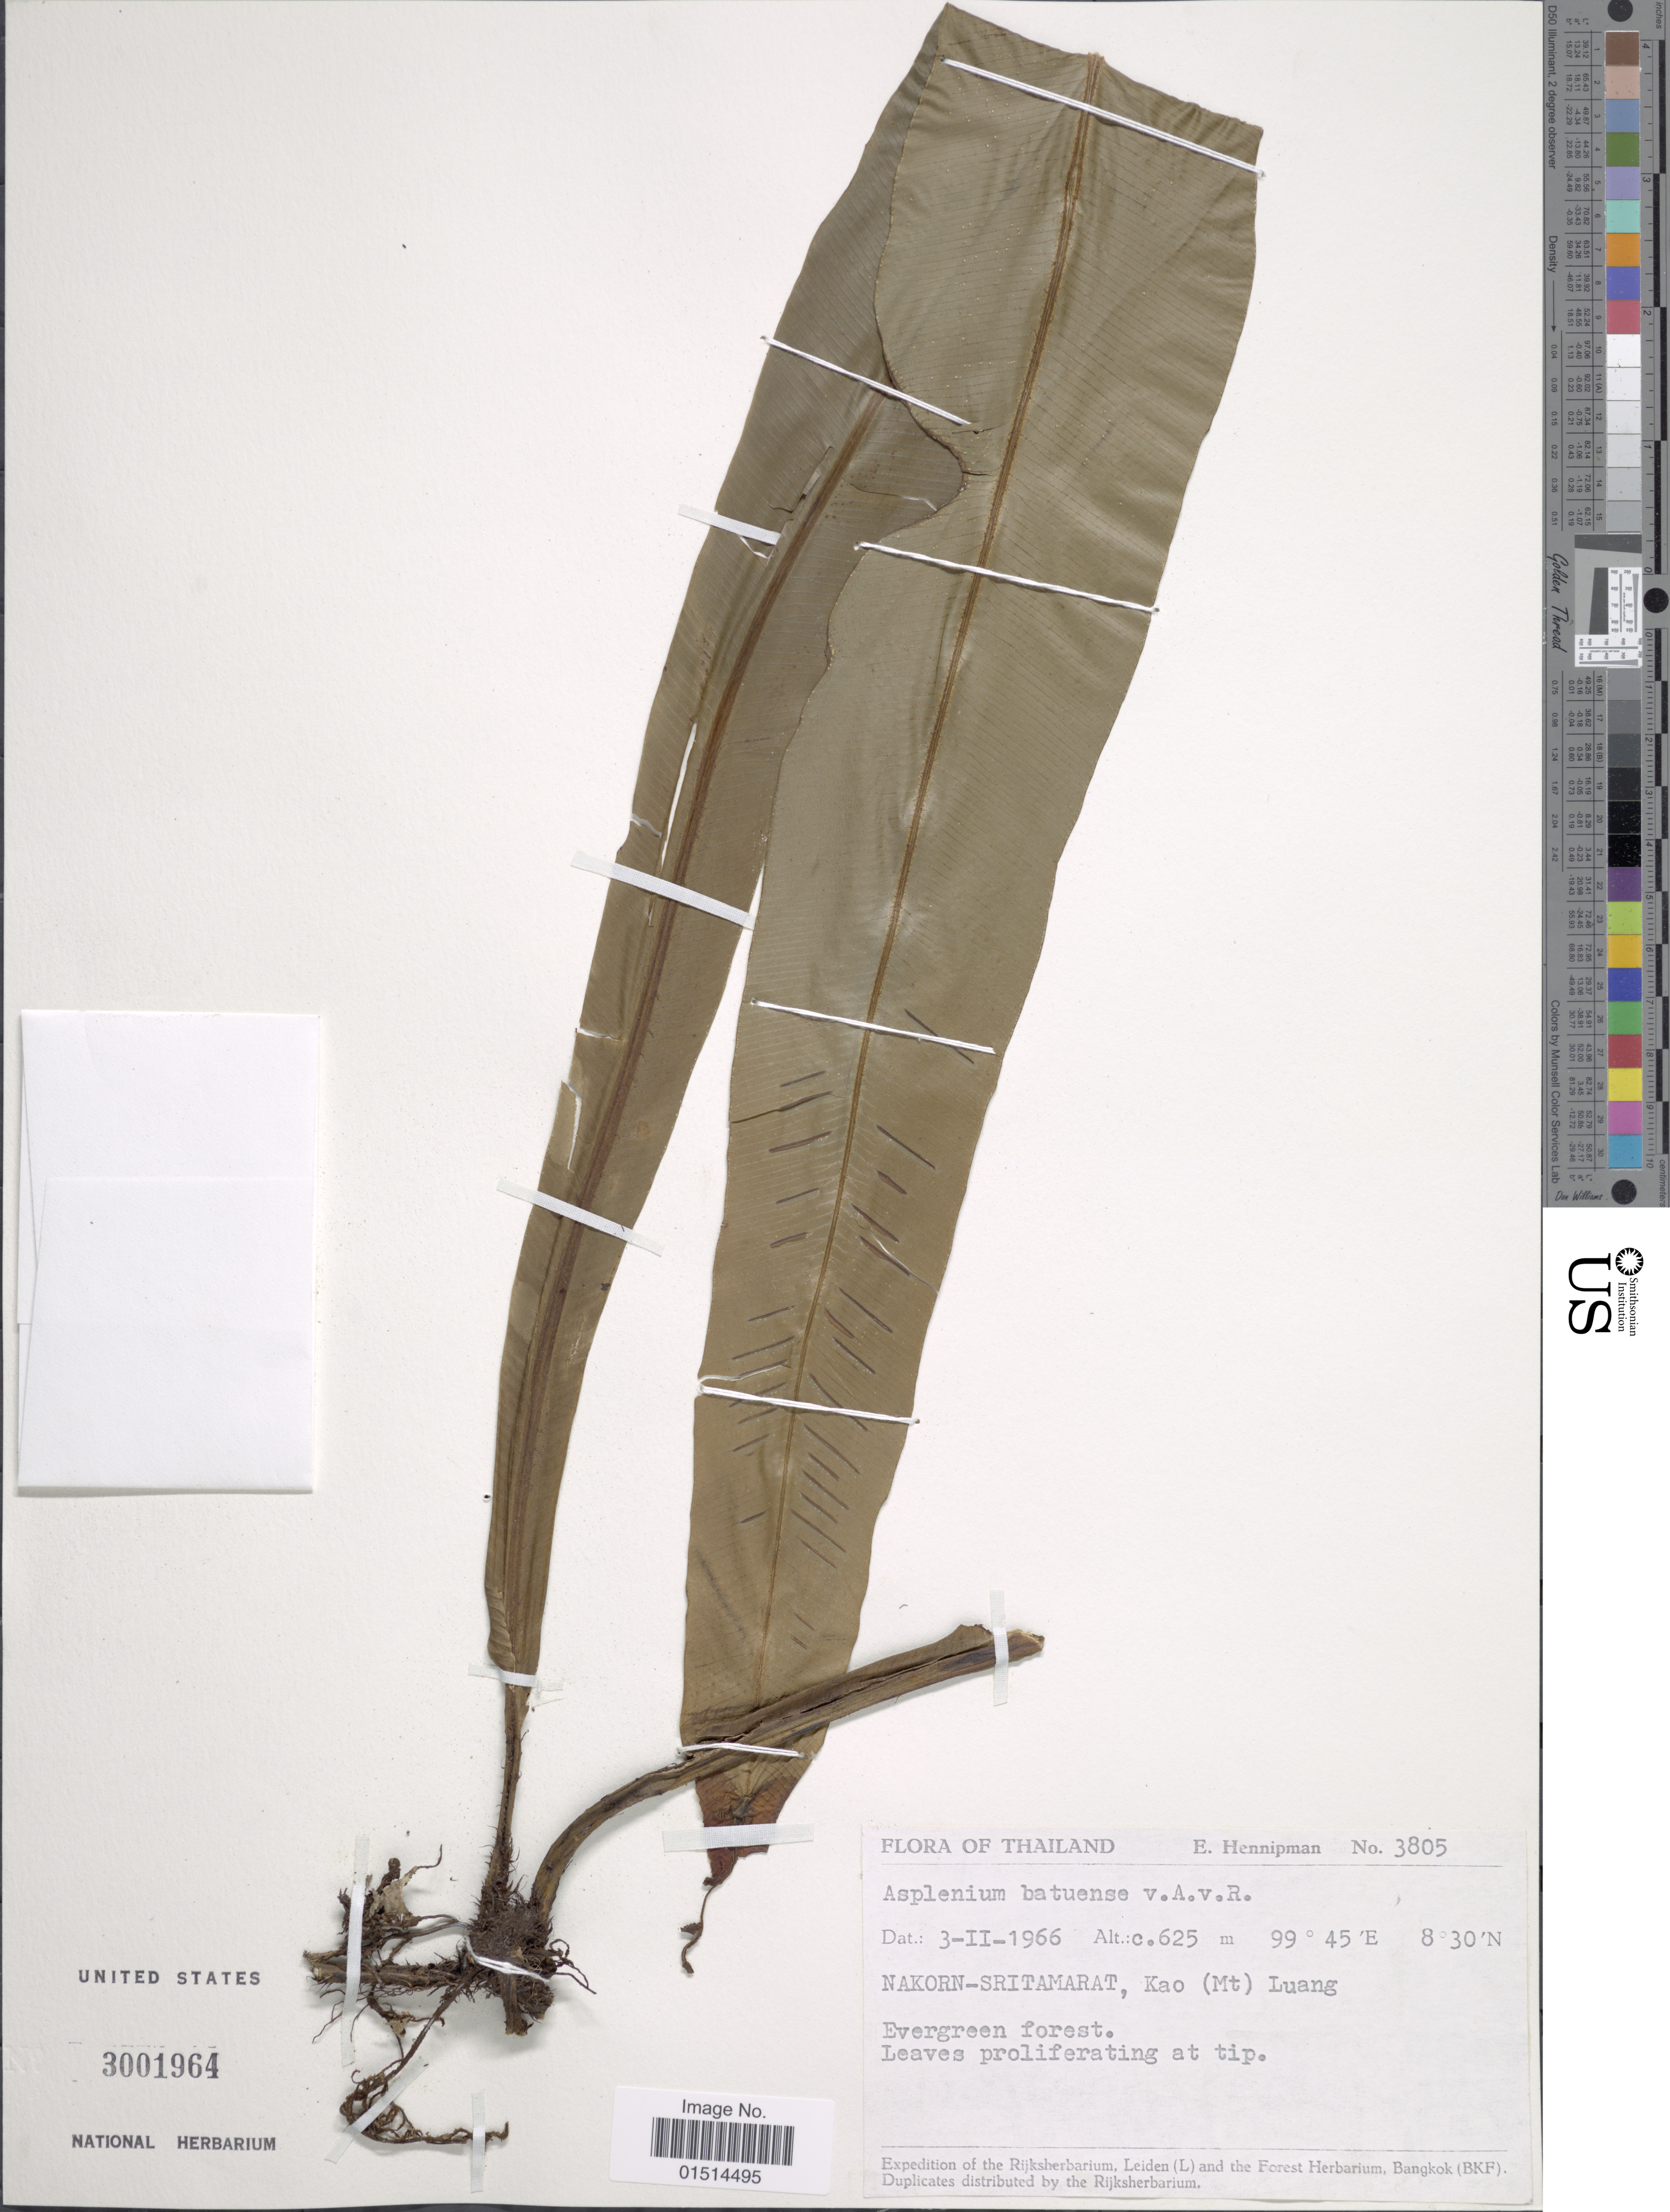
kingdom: Plantae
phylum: Tracheophyta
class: Polypodiopsida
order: Polypodiales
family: Aspleniaceae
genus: Asplenium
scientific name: Asplenium batuense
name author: Alderw.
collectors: E. Hennipman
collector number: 3805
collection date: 1966-11-03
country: Thailand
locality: Nakorn-Sritamarat, Kao (Mt) Luang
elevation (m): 625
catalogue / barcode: US 3001964